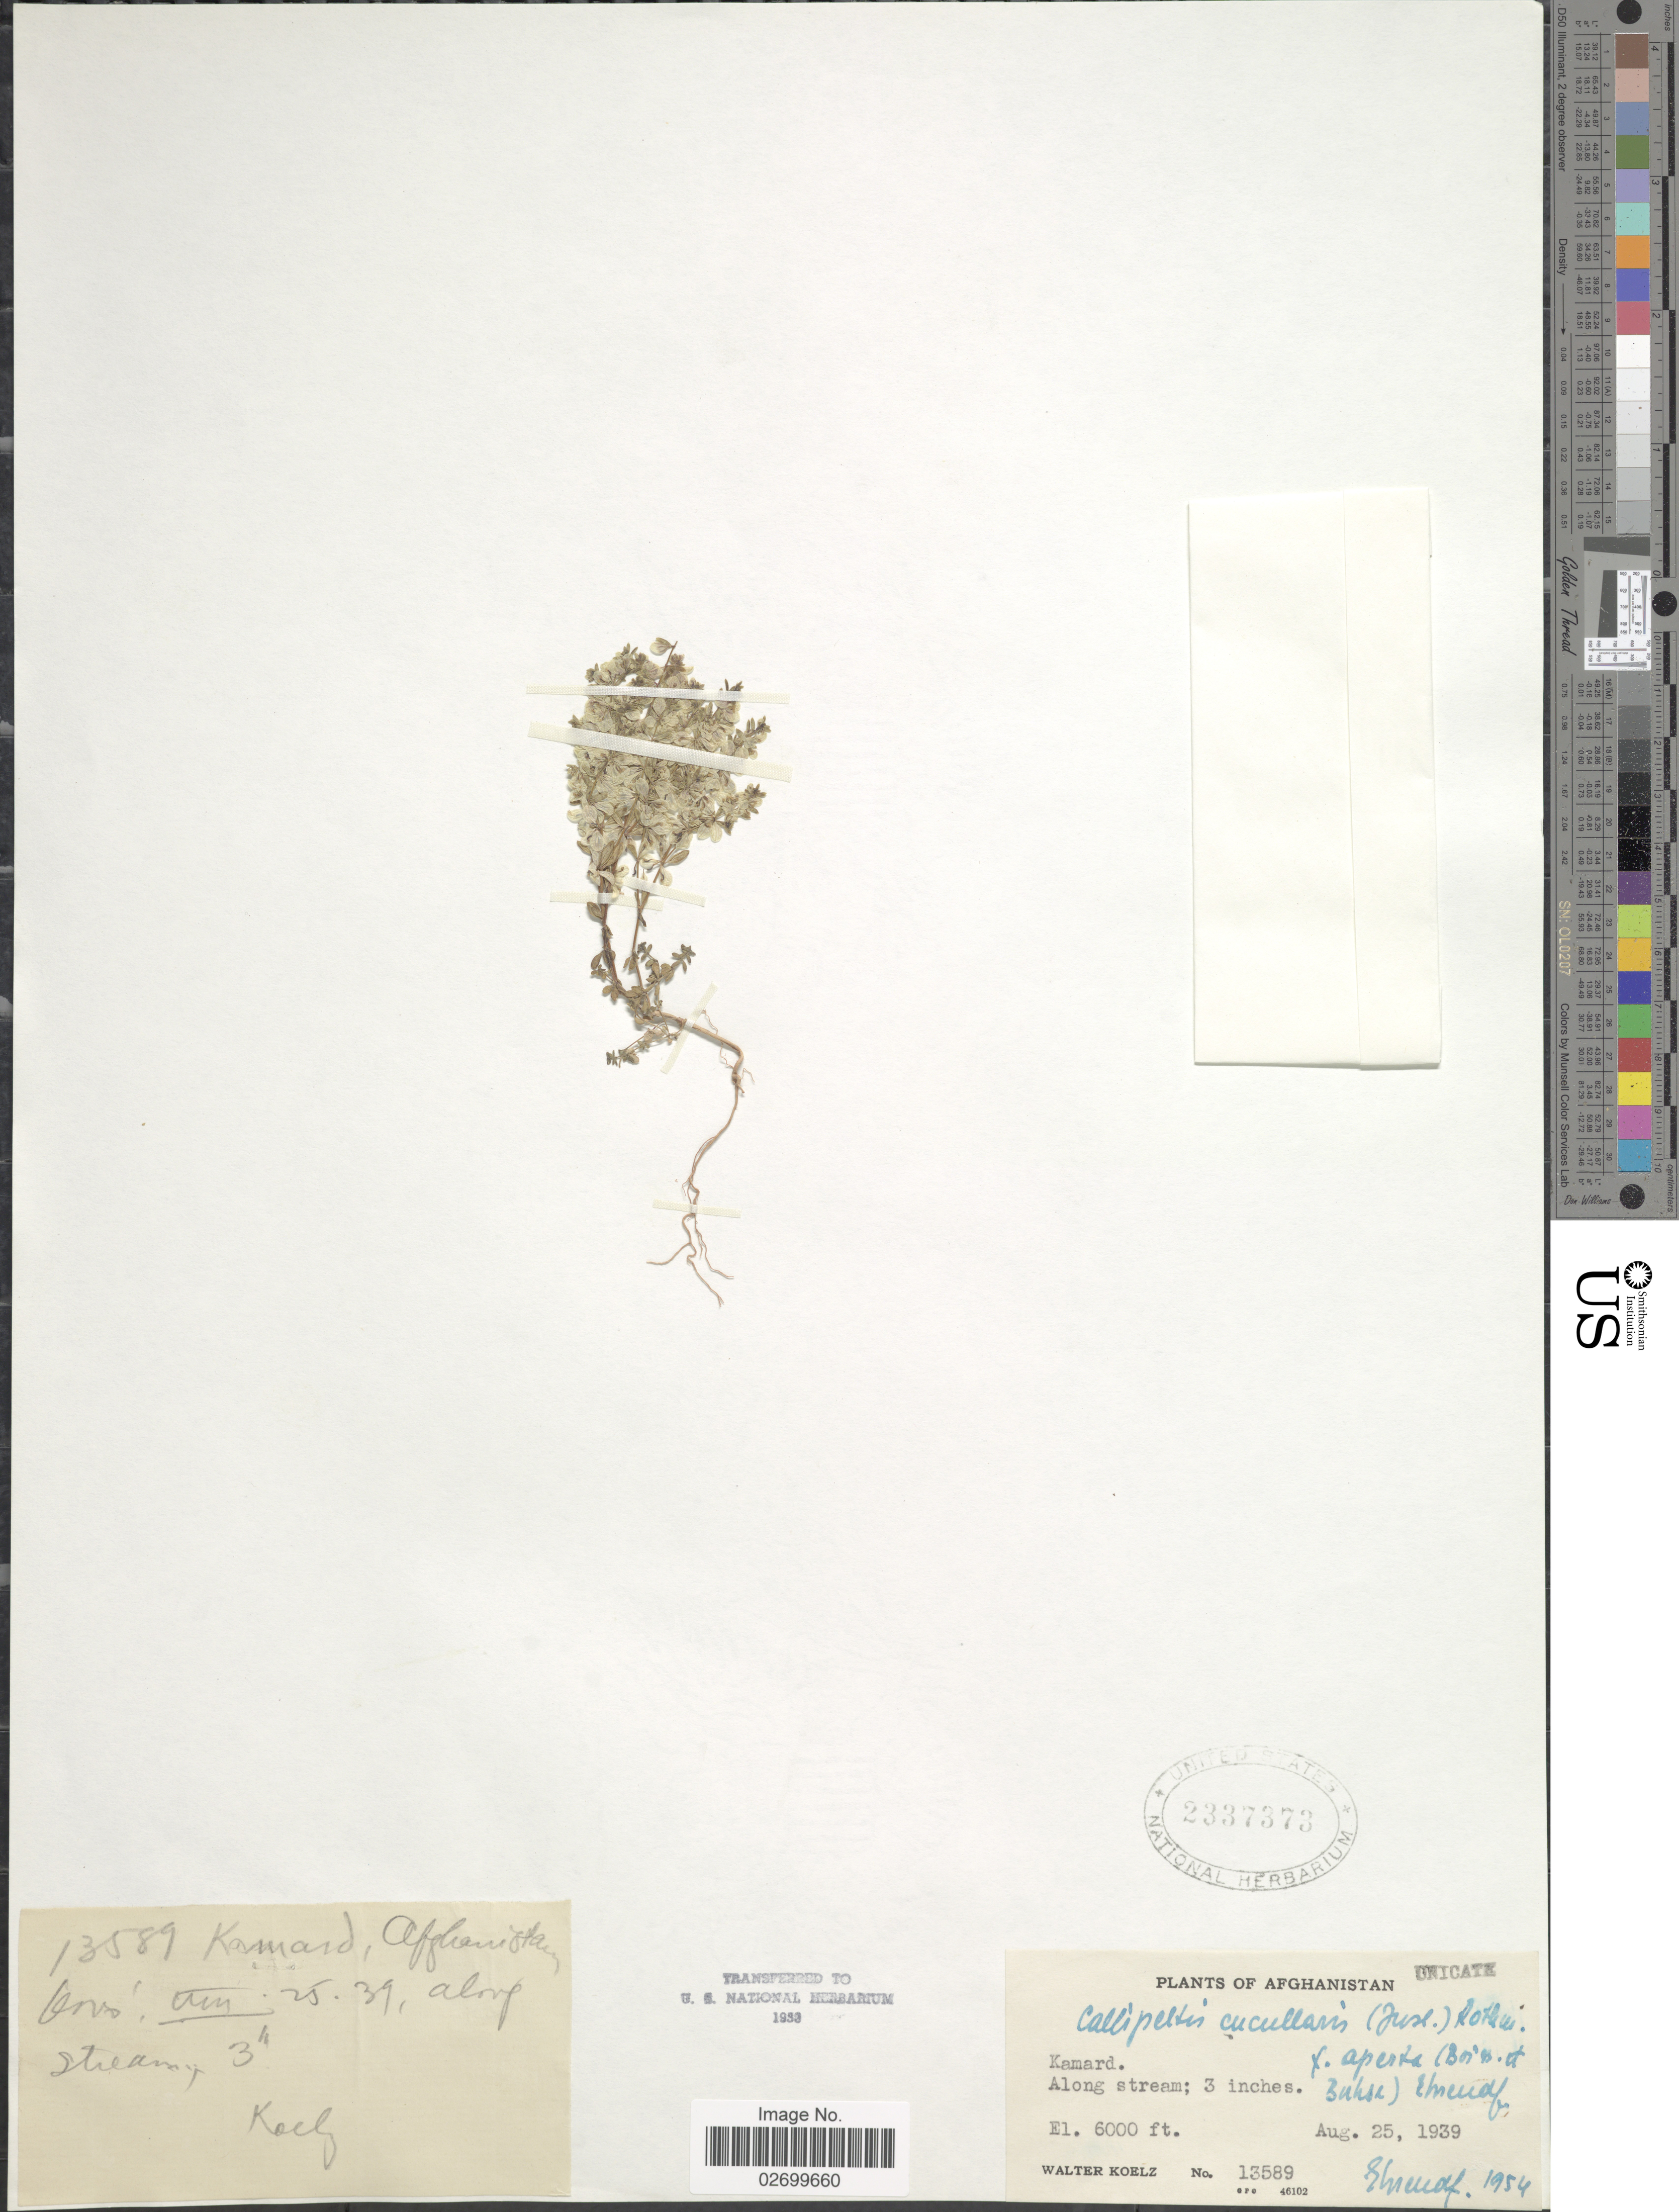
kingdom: Plantae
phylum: Tracheophyta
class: Magnoliopsida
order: Gentianales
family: Rubiaceae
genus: Callipeltis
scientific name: Callipeltis cucullaris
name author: (L.) DC.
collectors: W. N. Koelz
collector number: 13589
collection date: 1939-08-25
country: Afghanistan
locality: Kamard. Along stream.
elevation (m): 1829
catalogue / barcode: US 2337373